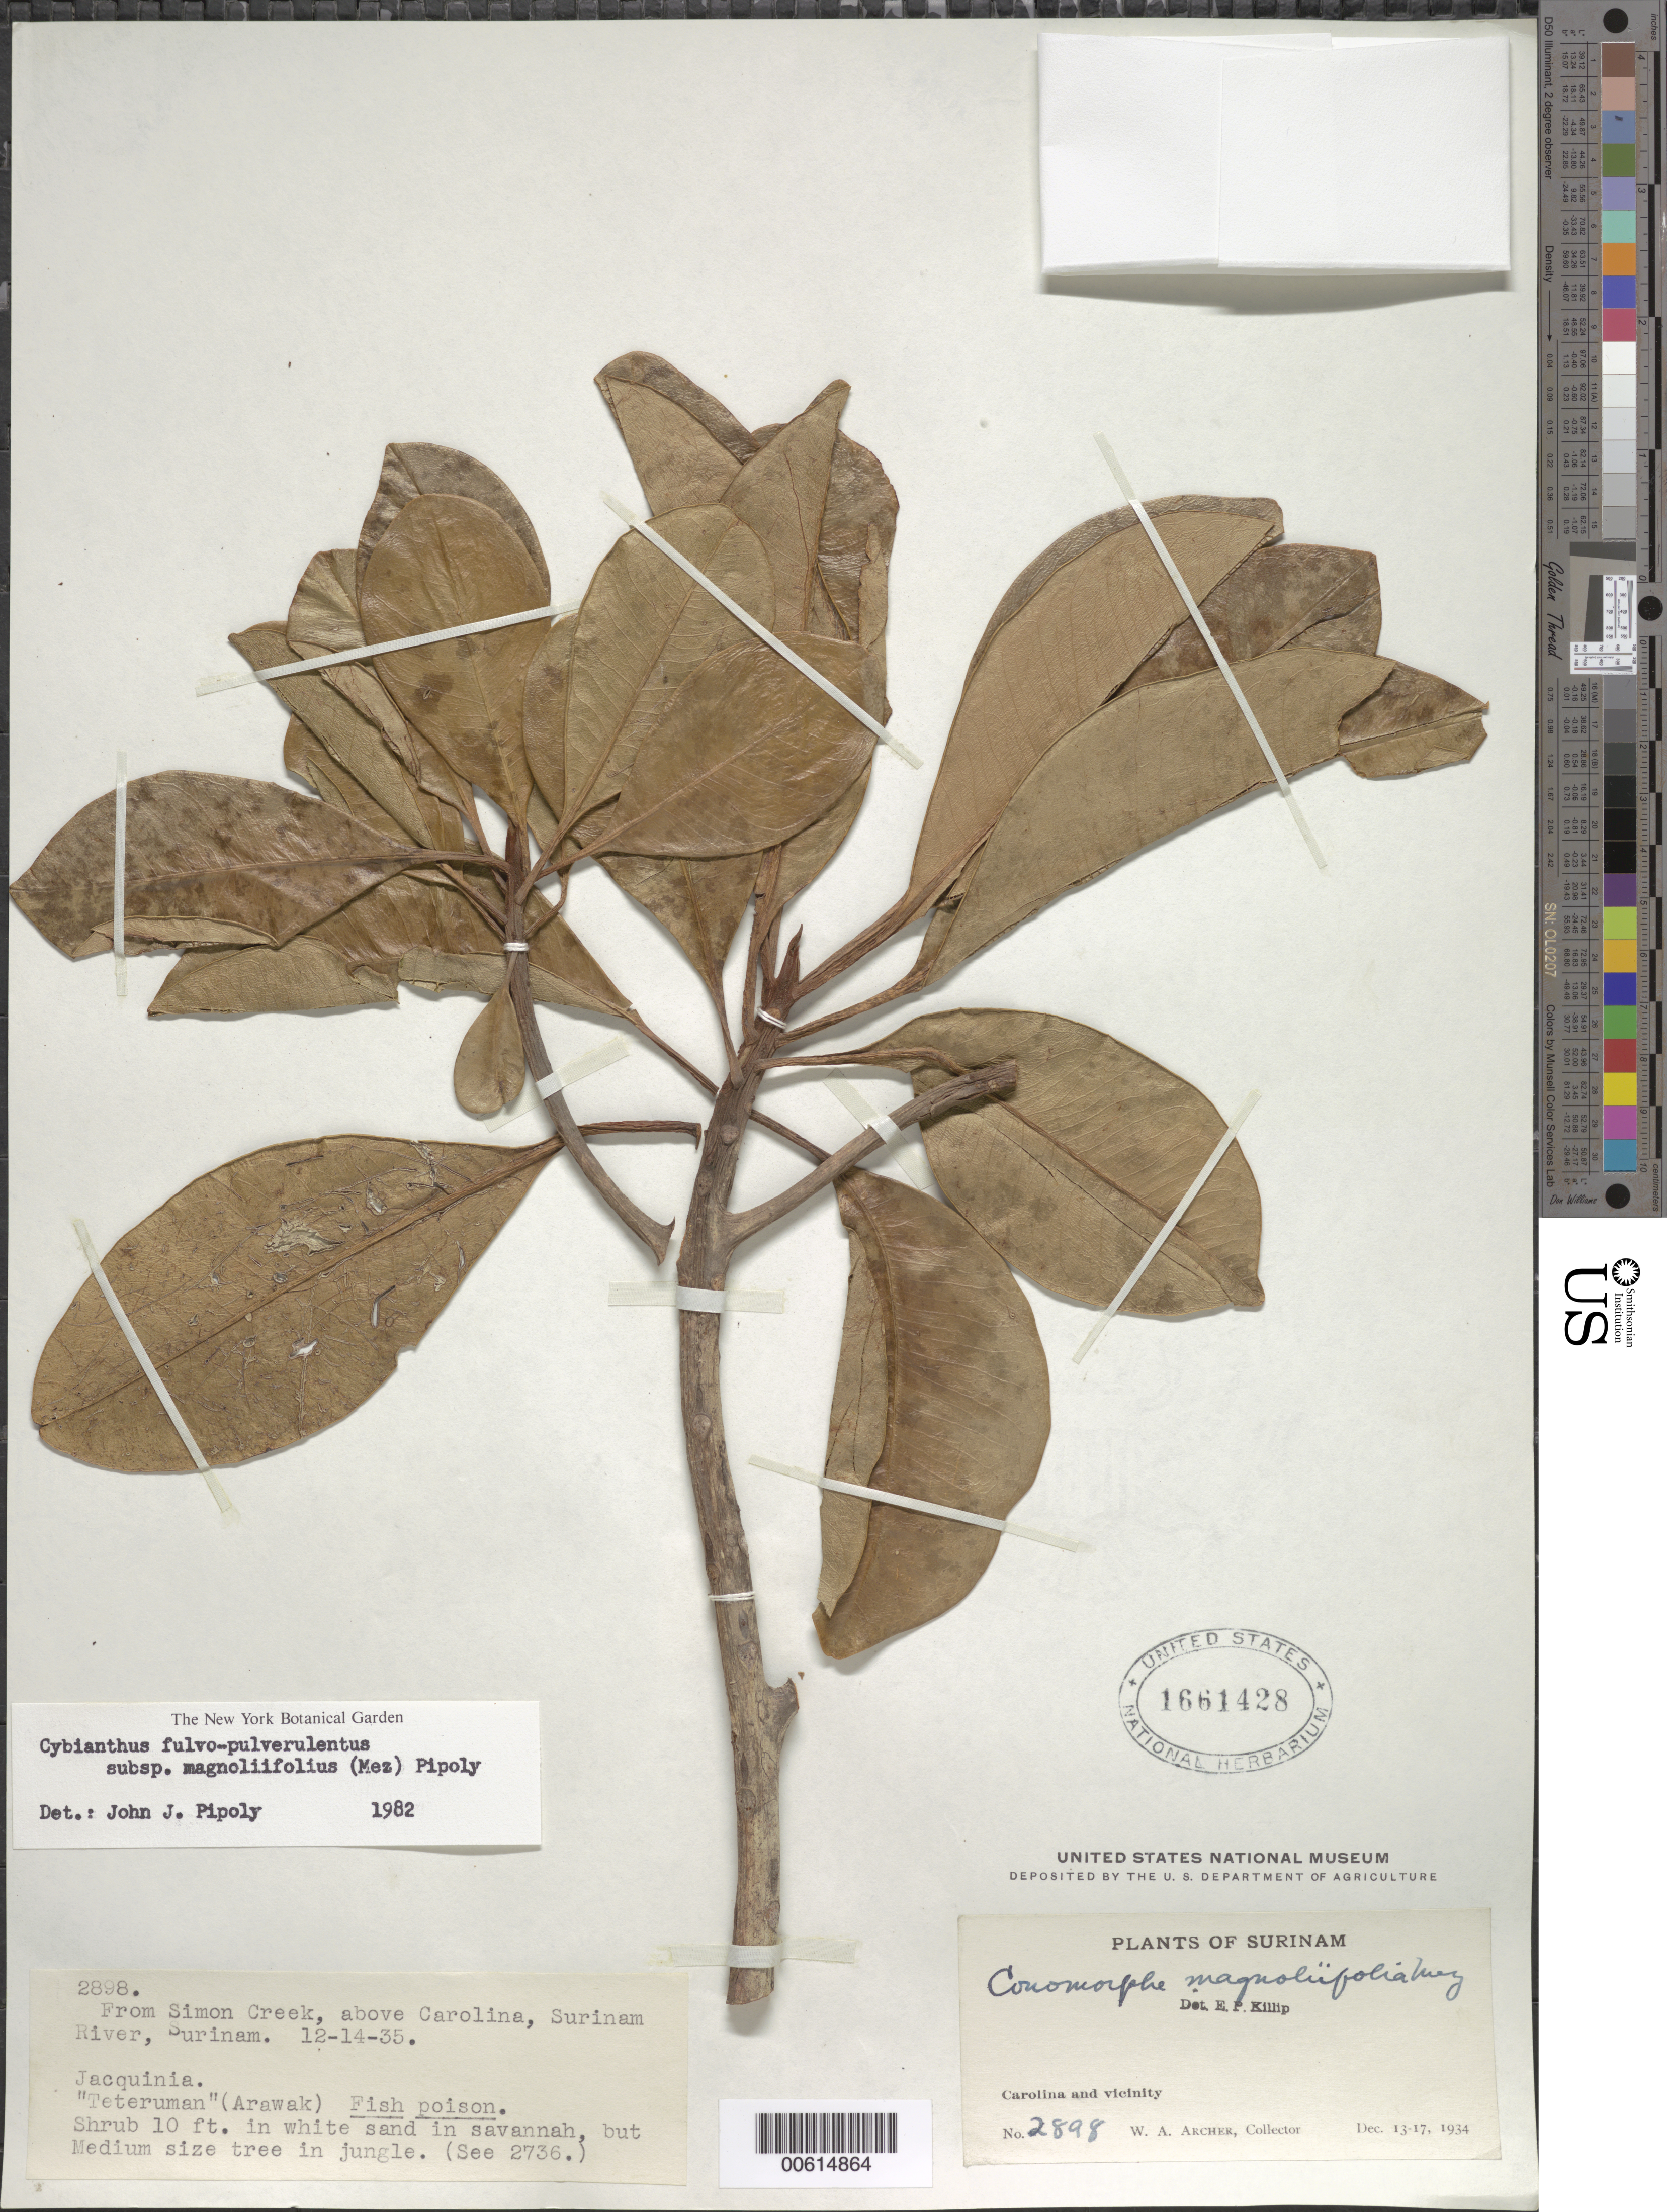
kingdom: Plantae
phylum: Tracheophyta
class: Magnoliopsida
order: Ericales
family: Primulaceae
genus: Cybianthus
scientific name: Cybianthus fulvopulverulentus subsp. magnoliifolius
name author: (Mez) Pipoly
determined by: Pipoly, J. J., III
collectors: W. A. Archer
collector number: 2898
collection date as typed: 13-Dec-34 to 17-Dec-34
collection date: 1934-12-13/1934-12-17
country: Suriname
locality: Carolina, Simon Creek, above Surinam R.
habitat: Savanna, white sand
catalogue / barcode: US 1661428